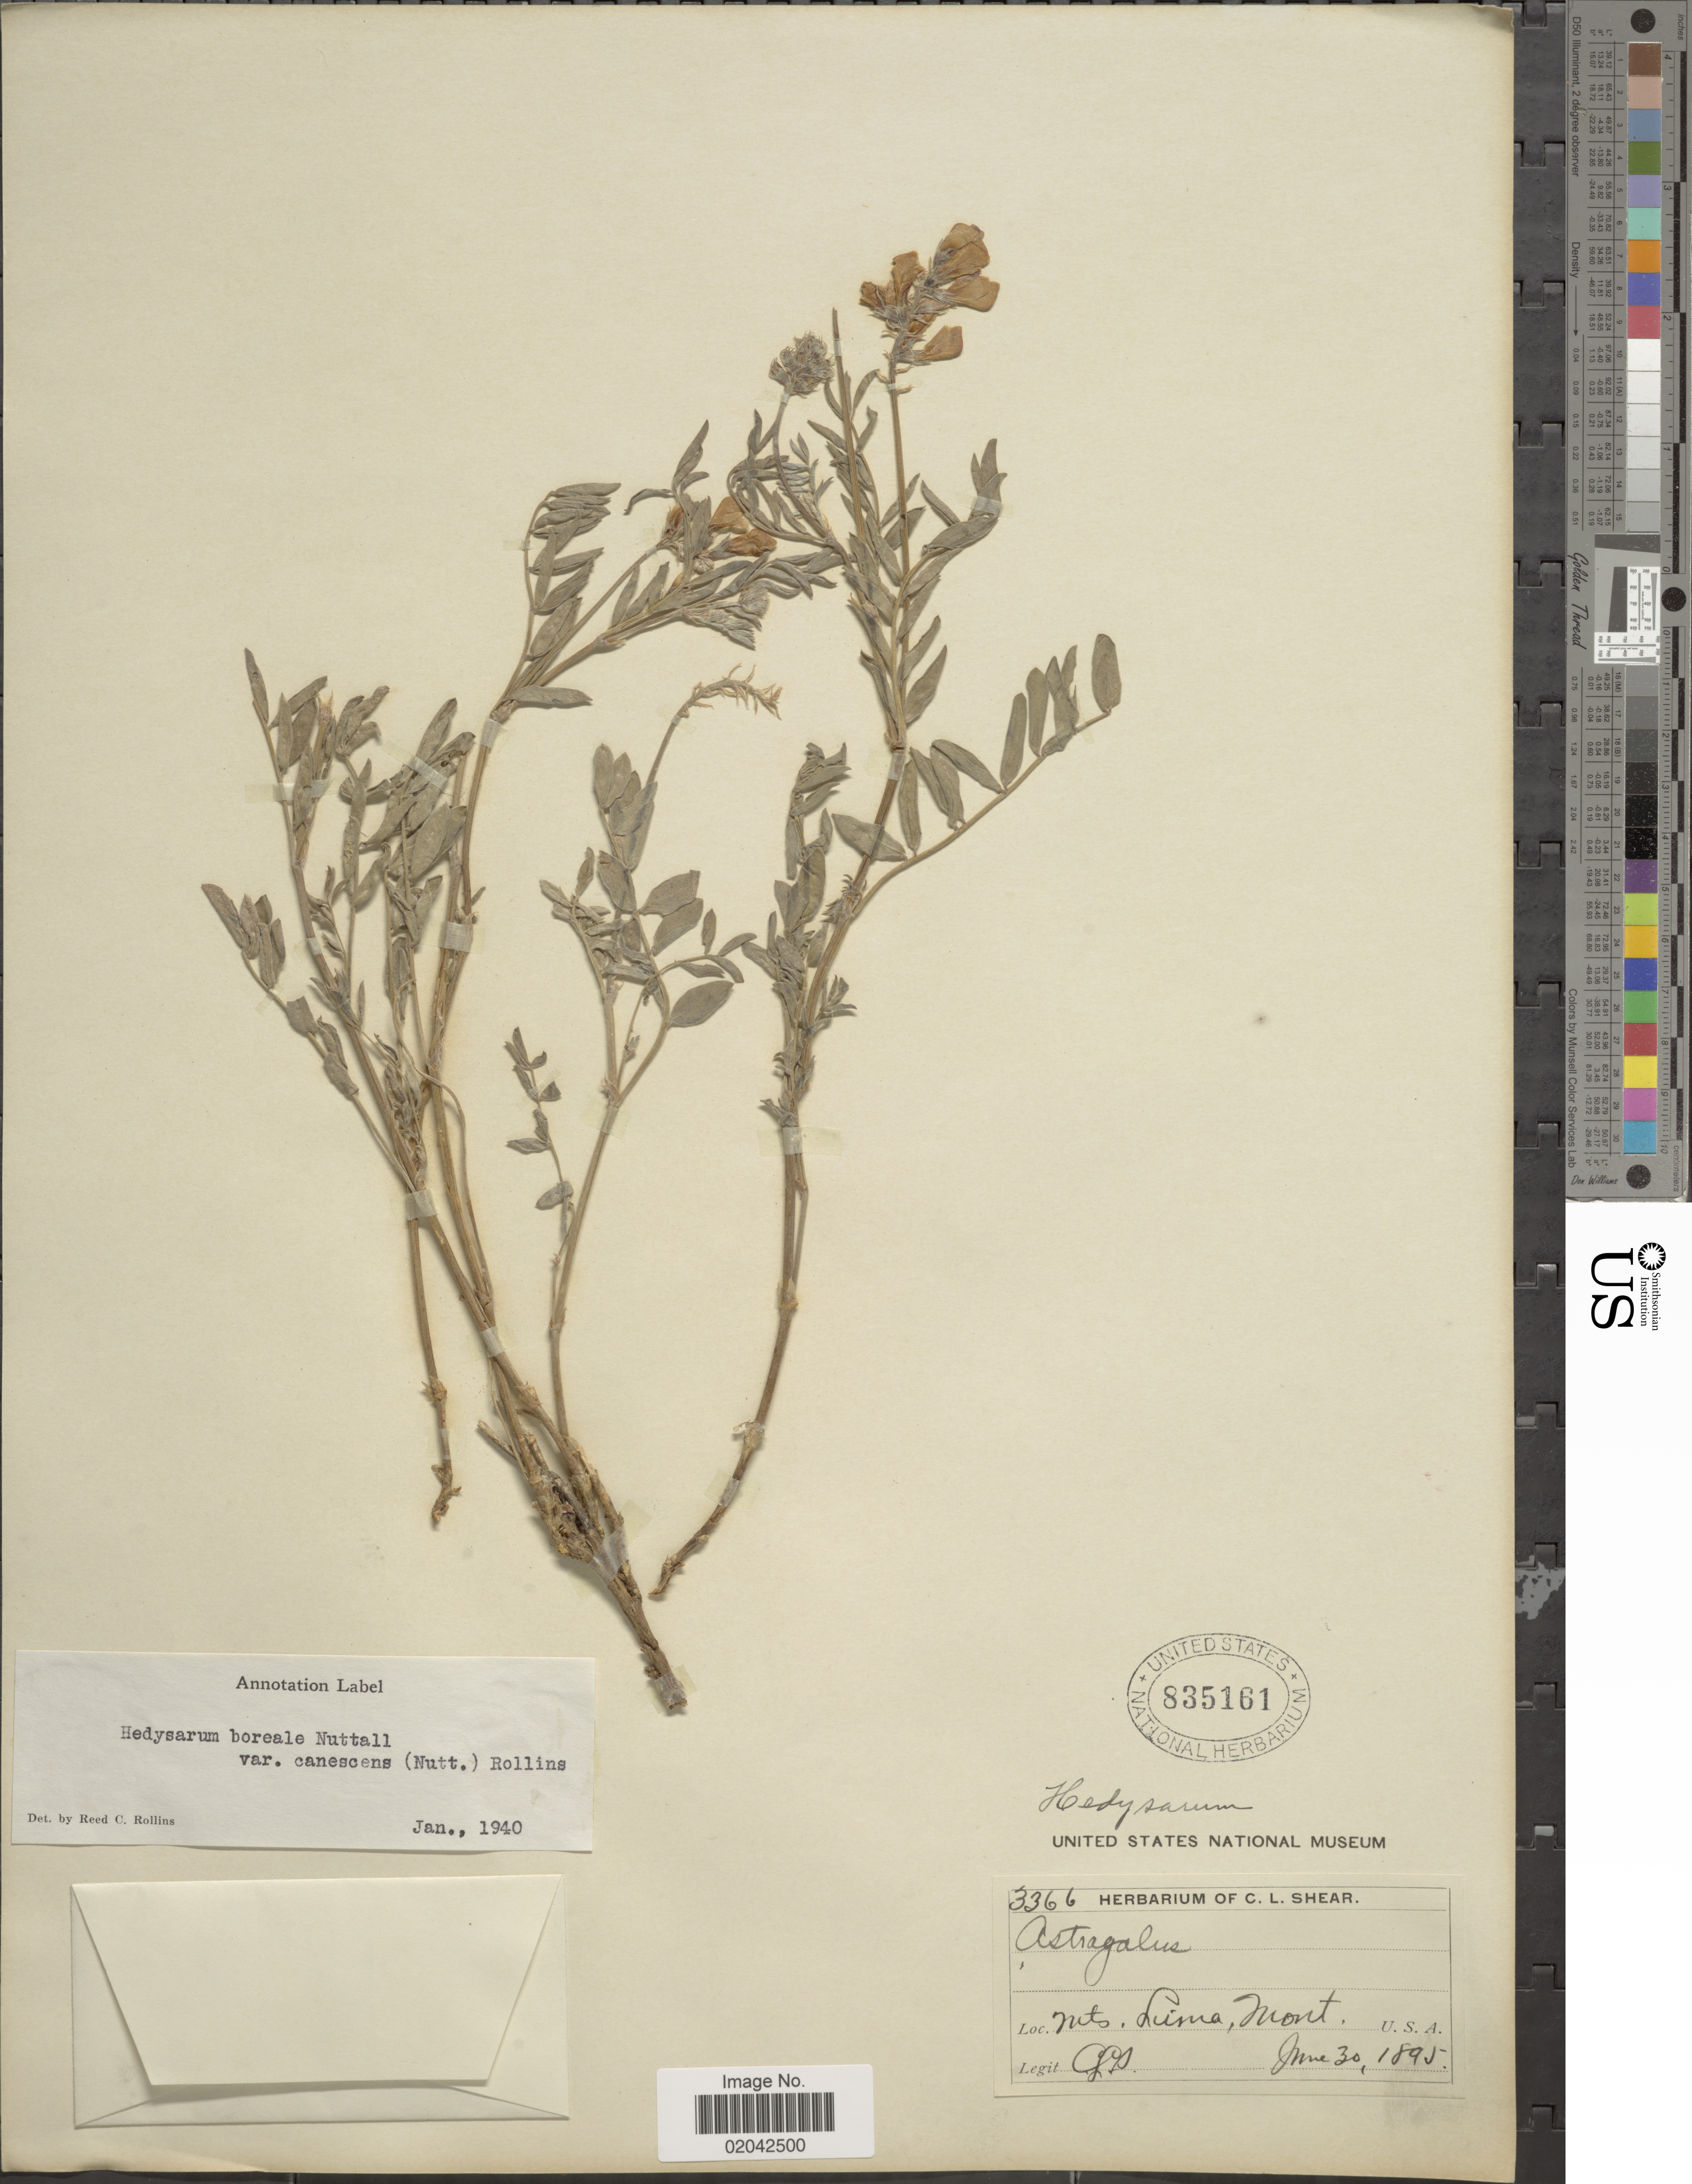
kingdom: Plantae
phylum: Tracheophyta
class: Magnoliopsida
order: Fabales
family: Fabaceae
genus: Hedysarum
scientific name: Hedysarum boreale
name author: Nutt.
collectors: C. L. Shear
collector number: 336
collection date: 1895-06-30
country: United States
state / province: Montana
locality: Mts. Lima, Mont.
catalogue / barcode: US 835161